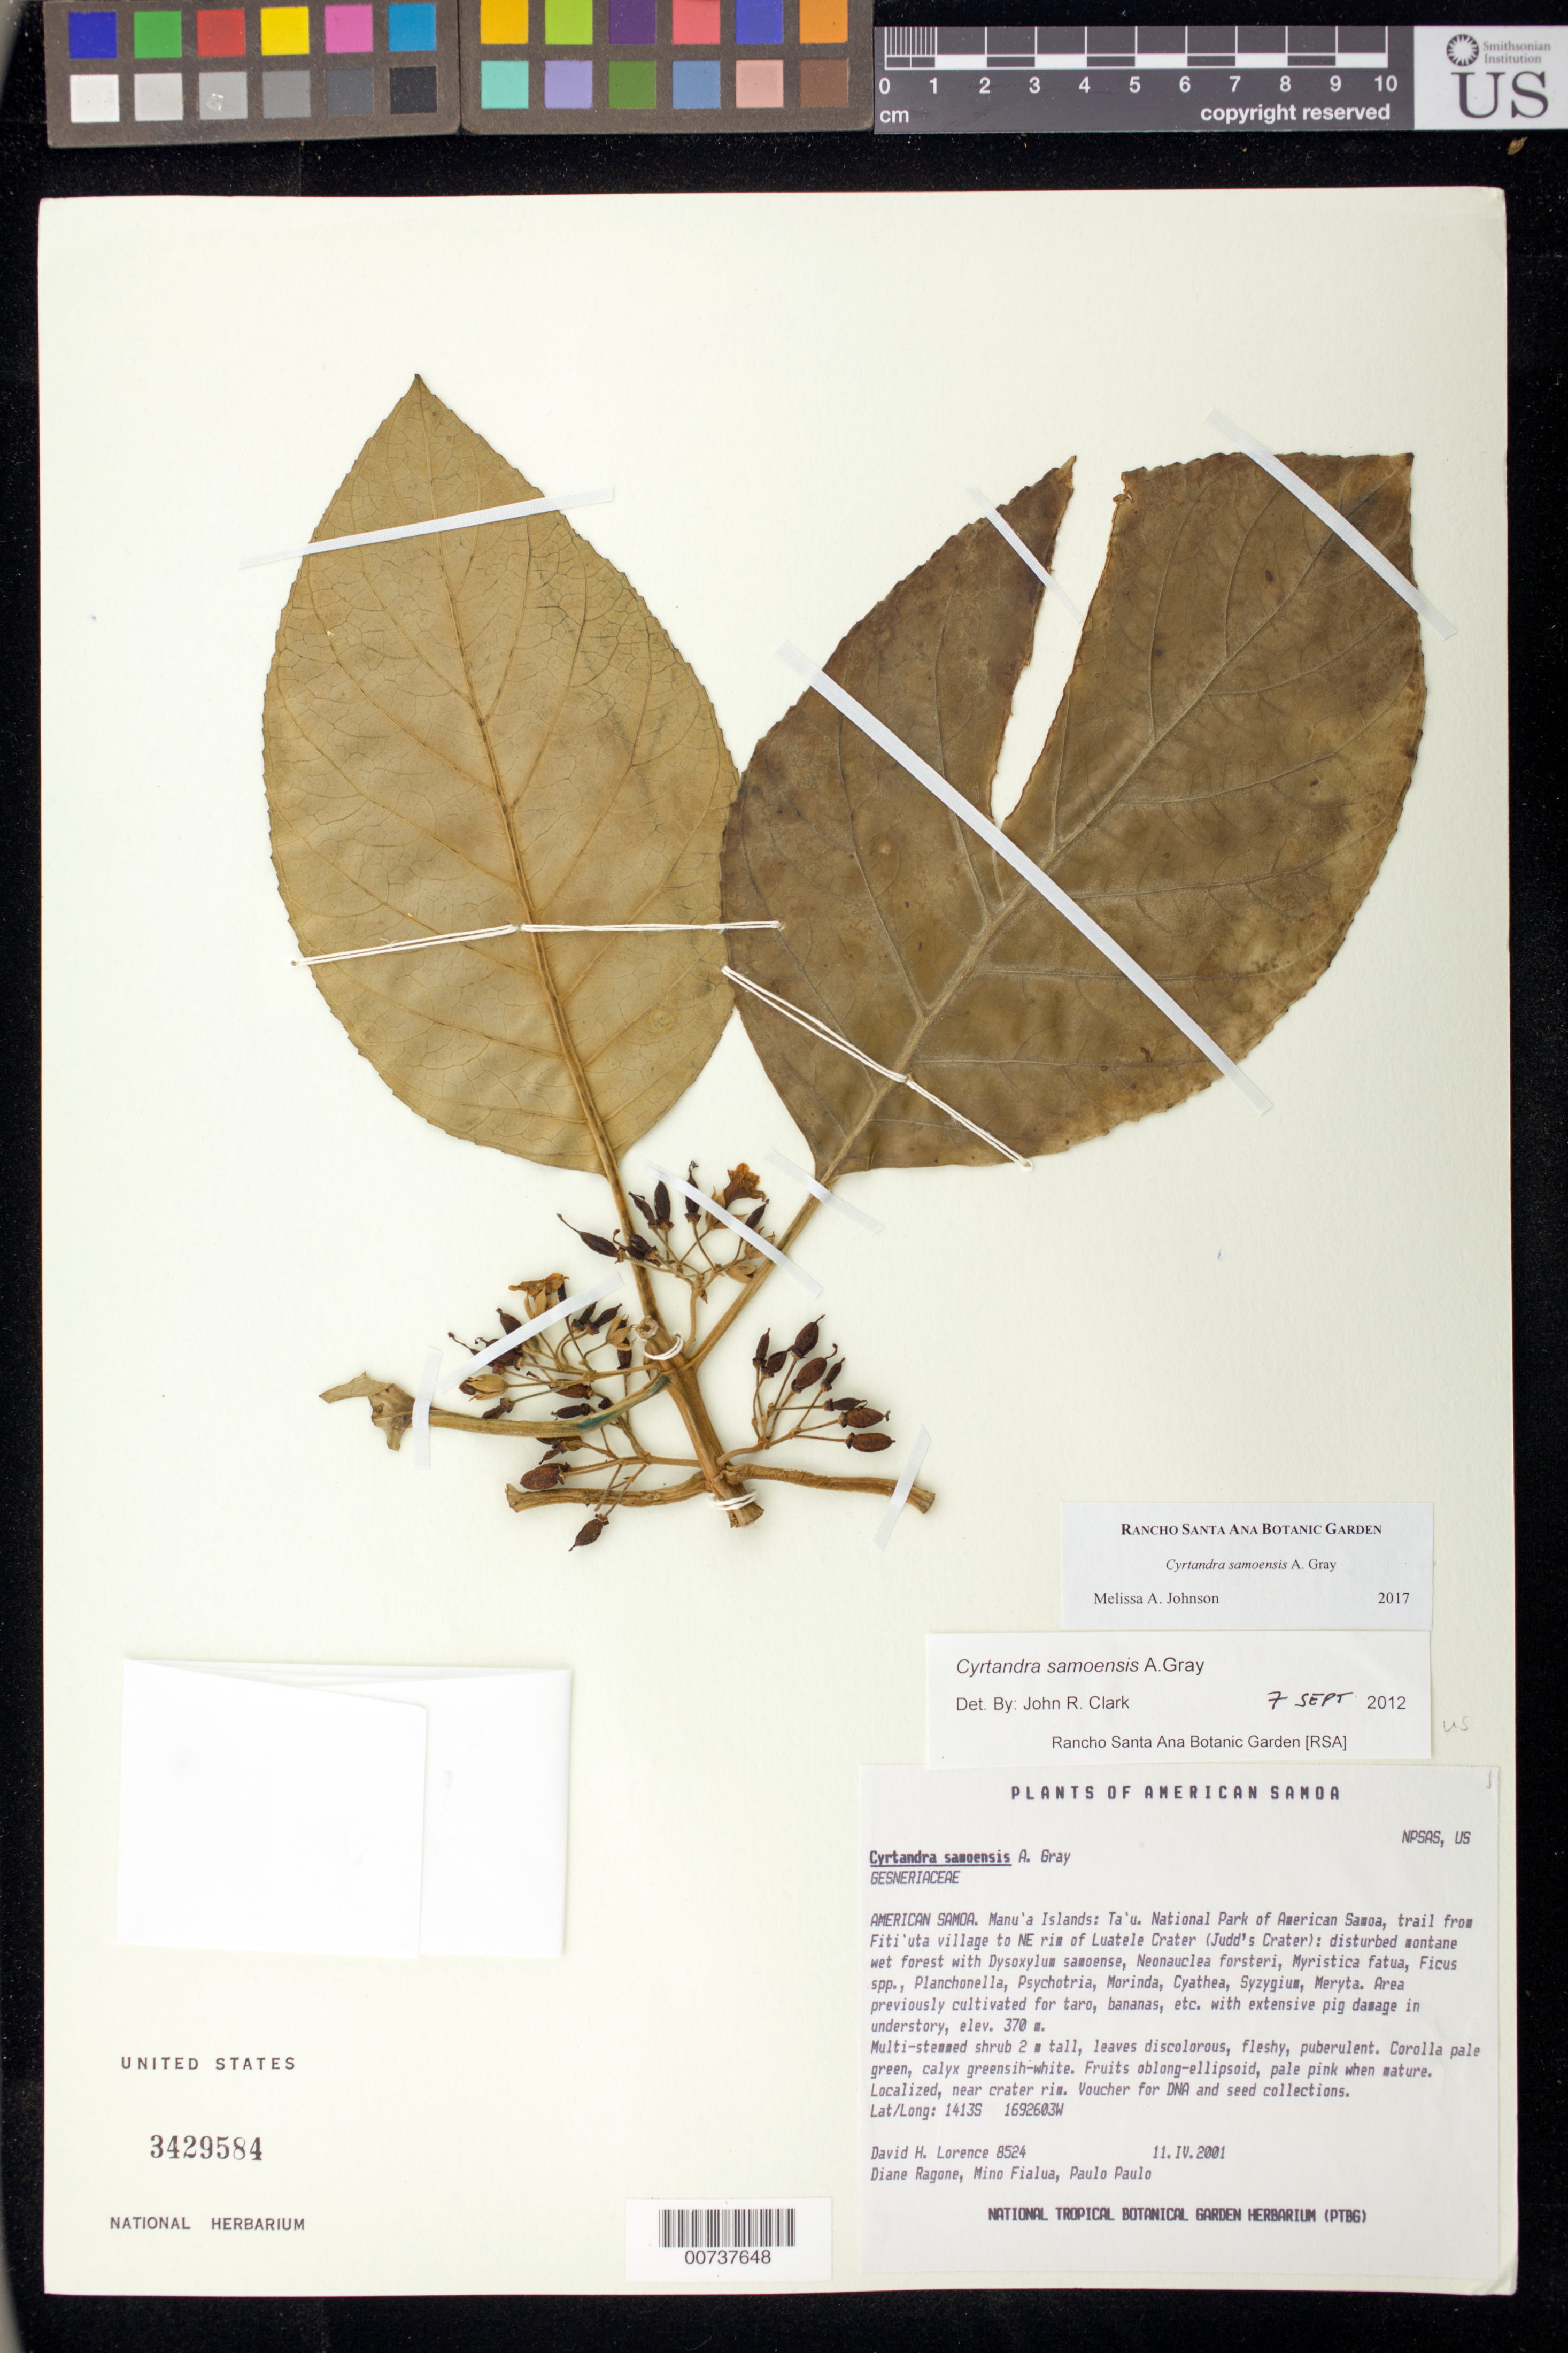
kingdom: Plantae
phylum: Tracheophyta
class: Magnoliopsida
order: Lamiales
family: Gesneriaceae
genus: Cyrtandra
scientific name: Cyrtandra samoensis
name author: A. Gray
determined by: Johnson, Melissa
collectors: D. Lorence, D. Ragone, M. Fialua & P. Paulo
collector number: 8524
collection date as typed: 11 Apr 2001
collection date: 2001-04-11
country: American Samoa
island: Ta'u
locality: American Samoa. Manu'a Islands: Ta'u. National Park of American Samoa, trail from Fiti'uta village to NE rim of Luatele Crater (Judd's Crater)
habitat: Disturbed montane wet forest… area previously cultivated for taro, bananas, etc. with extensive pig damage in understory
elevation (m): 370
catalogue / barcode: US 3429584